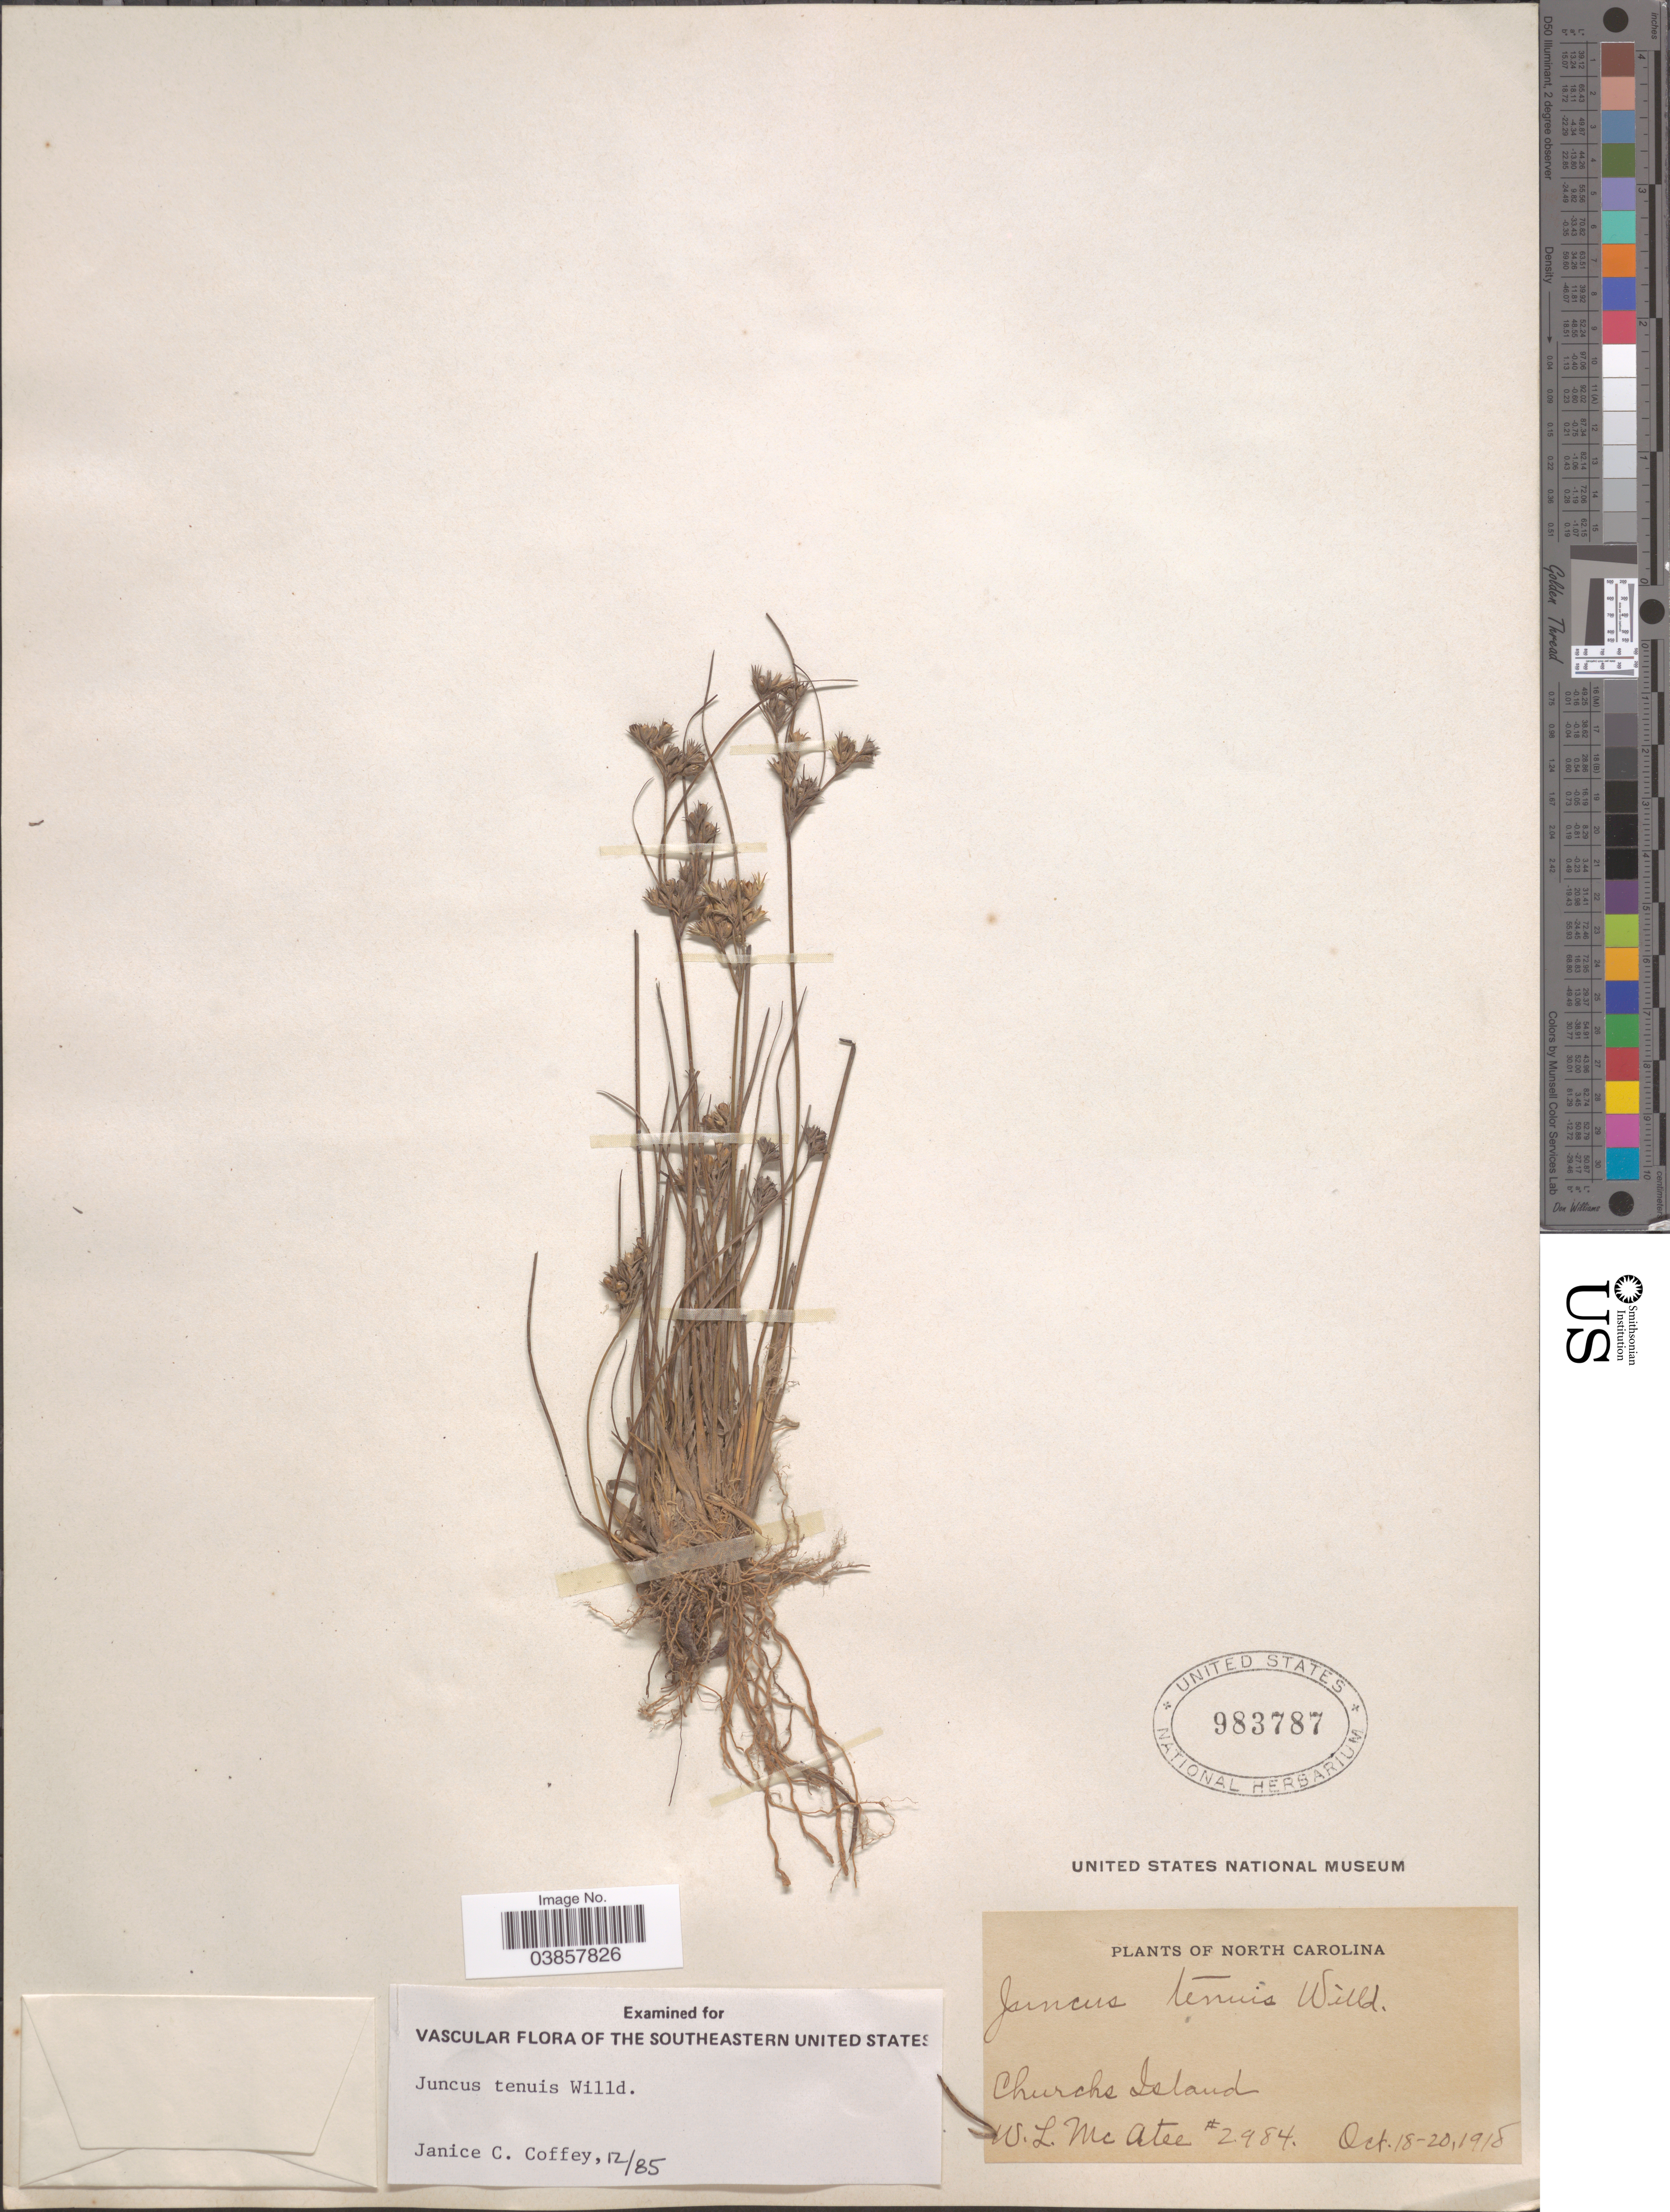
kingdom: Plantae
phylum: Tracheophyta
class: Liliopsida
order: Poales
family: Juncaceae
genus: Juncus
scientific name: Juncus tenuis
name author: Willd.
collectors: W. McAtee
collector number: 2984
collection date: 1918-10-18/1918-10-20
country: United States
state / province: North Carolina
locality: Churchs Island.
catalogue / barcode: US 983787